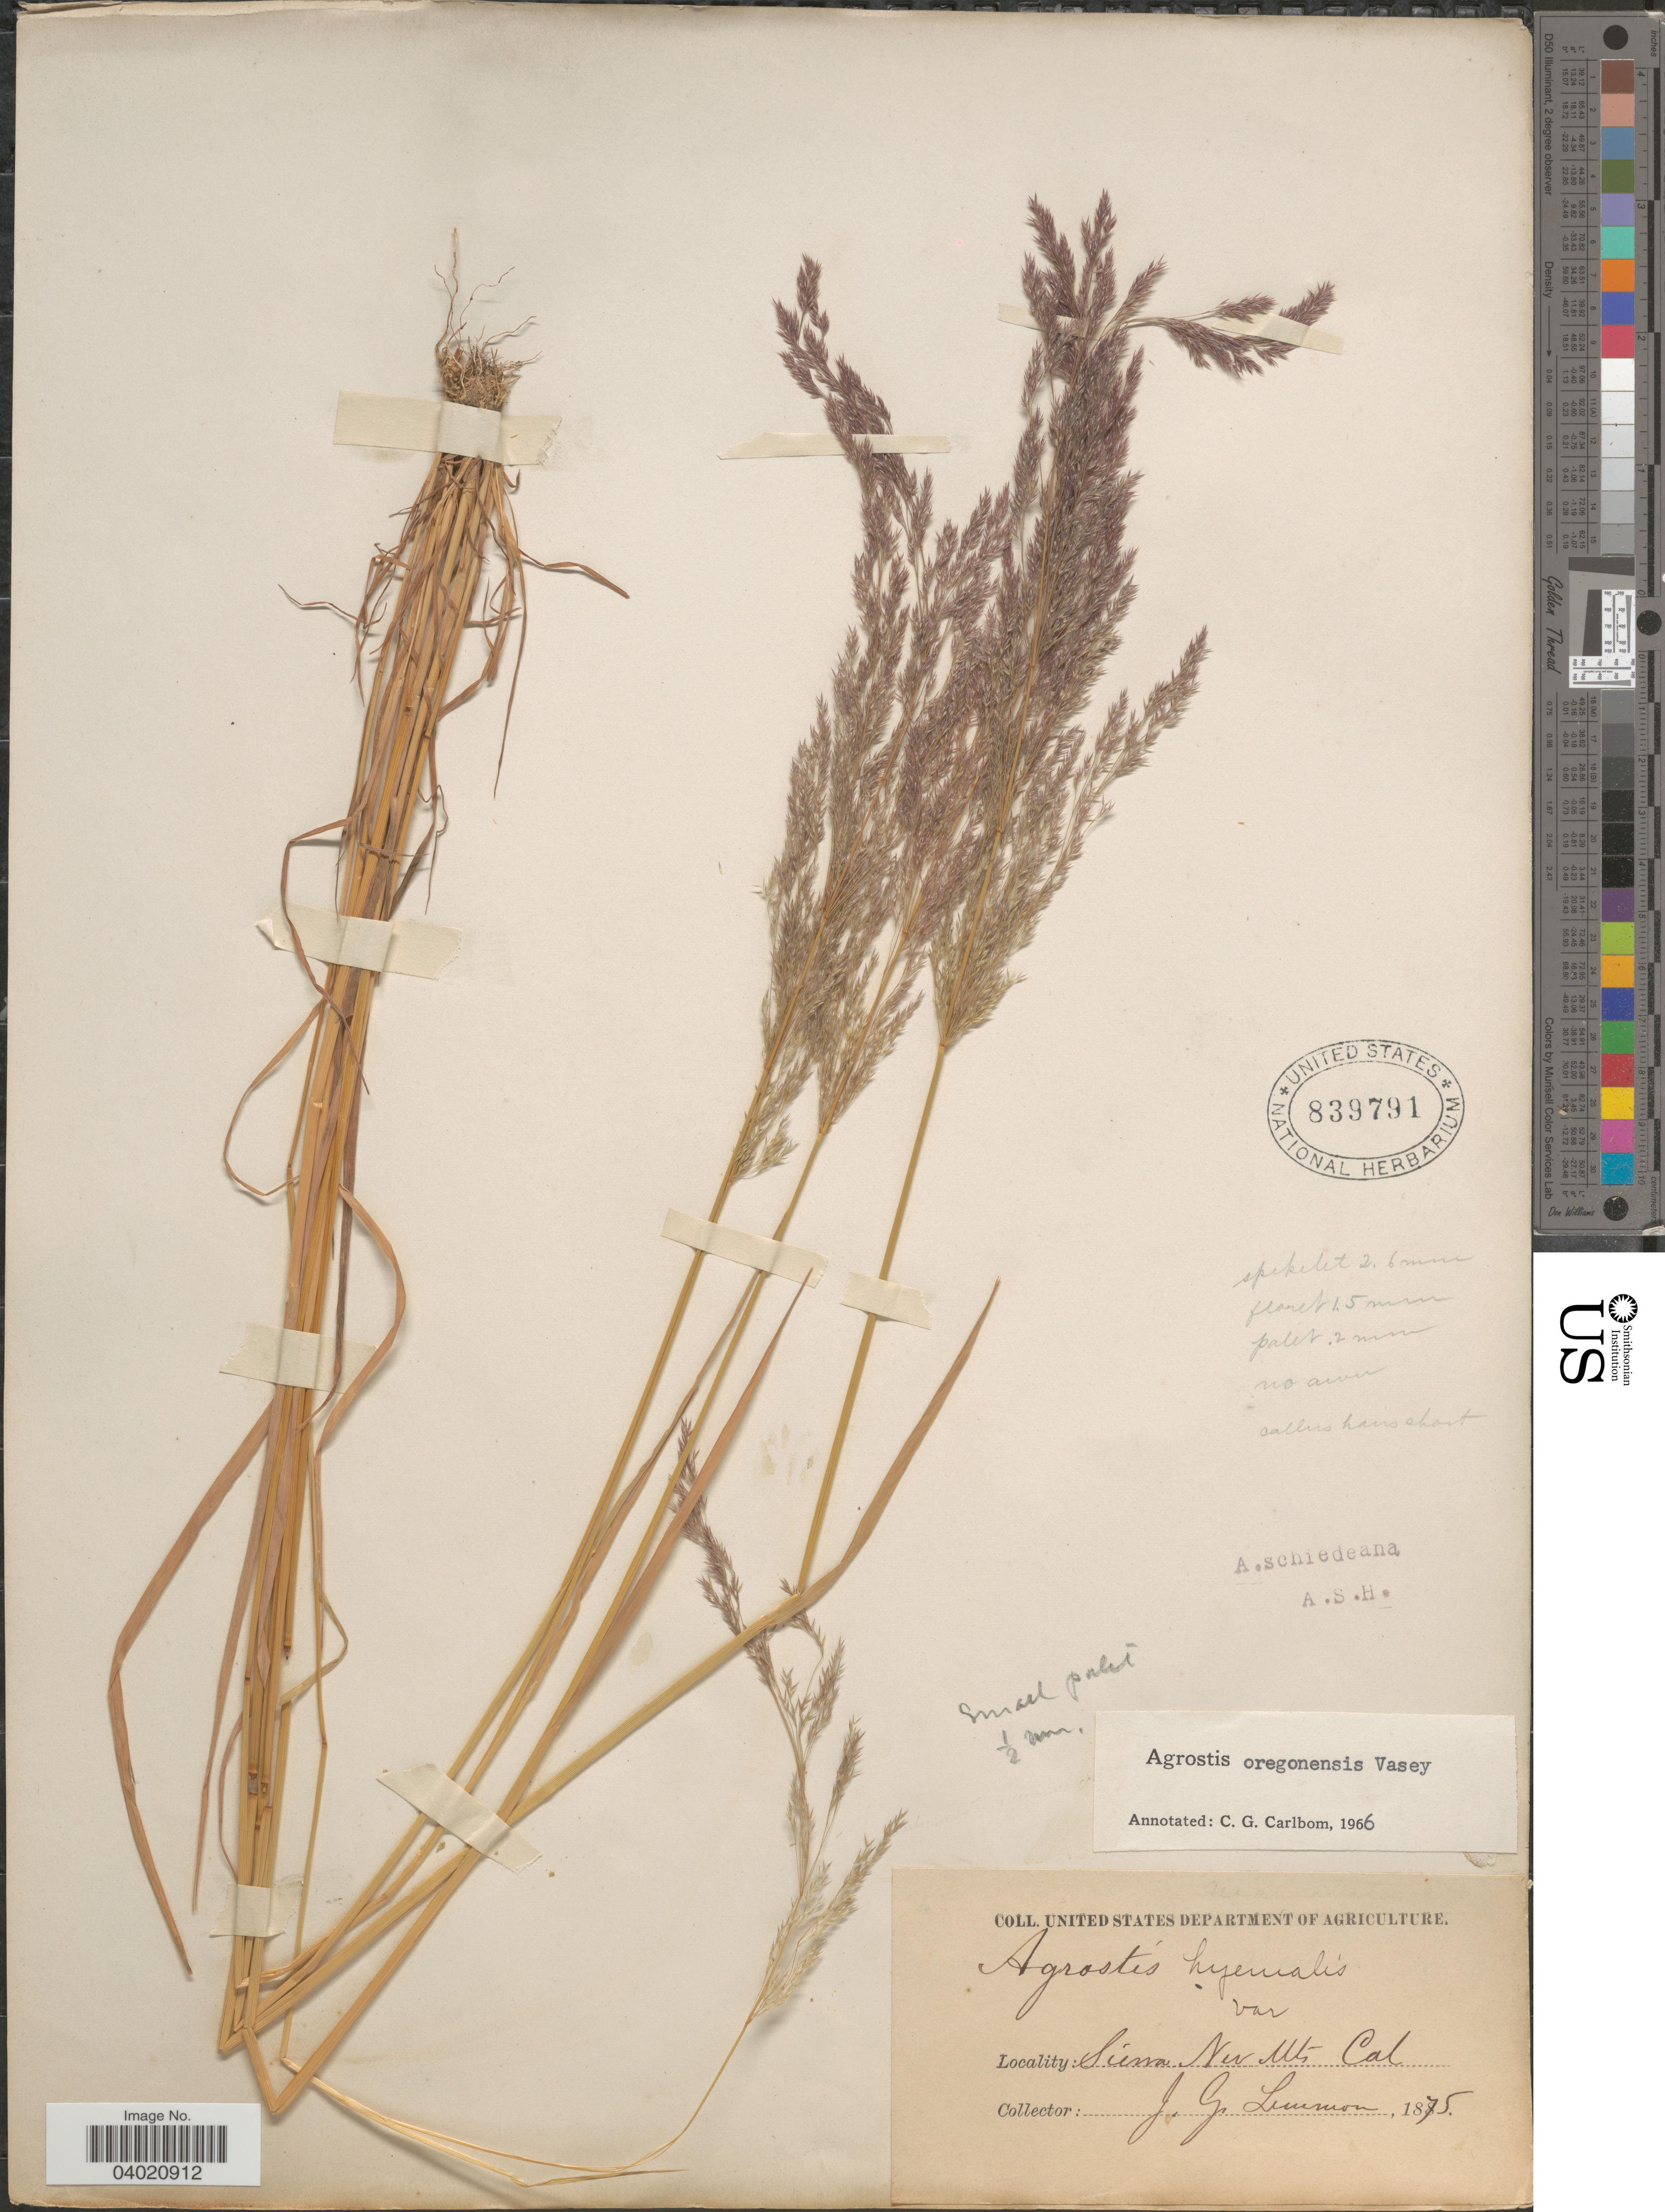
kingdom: Plantae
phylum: Tracheophyta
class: Liliopsida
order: Poales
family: Poaceae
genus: Agrostis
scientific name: Agrostis oregonensis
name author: Vasey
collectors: J. Lemmon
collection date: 1875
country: United States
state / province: California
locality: Sierra Nev Mts.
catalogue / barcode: US 839791